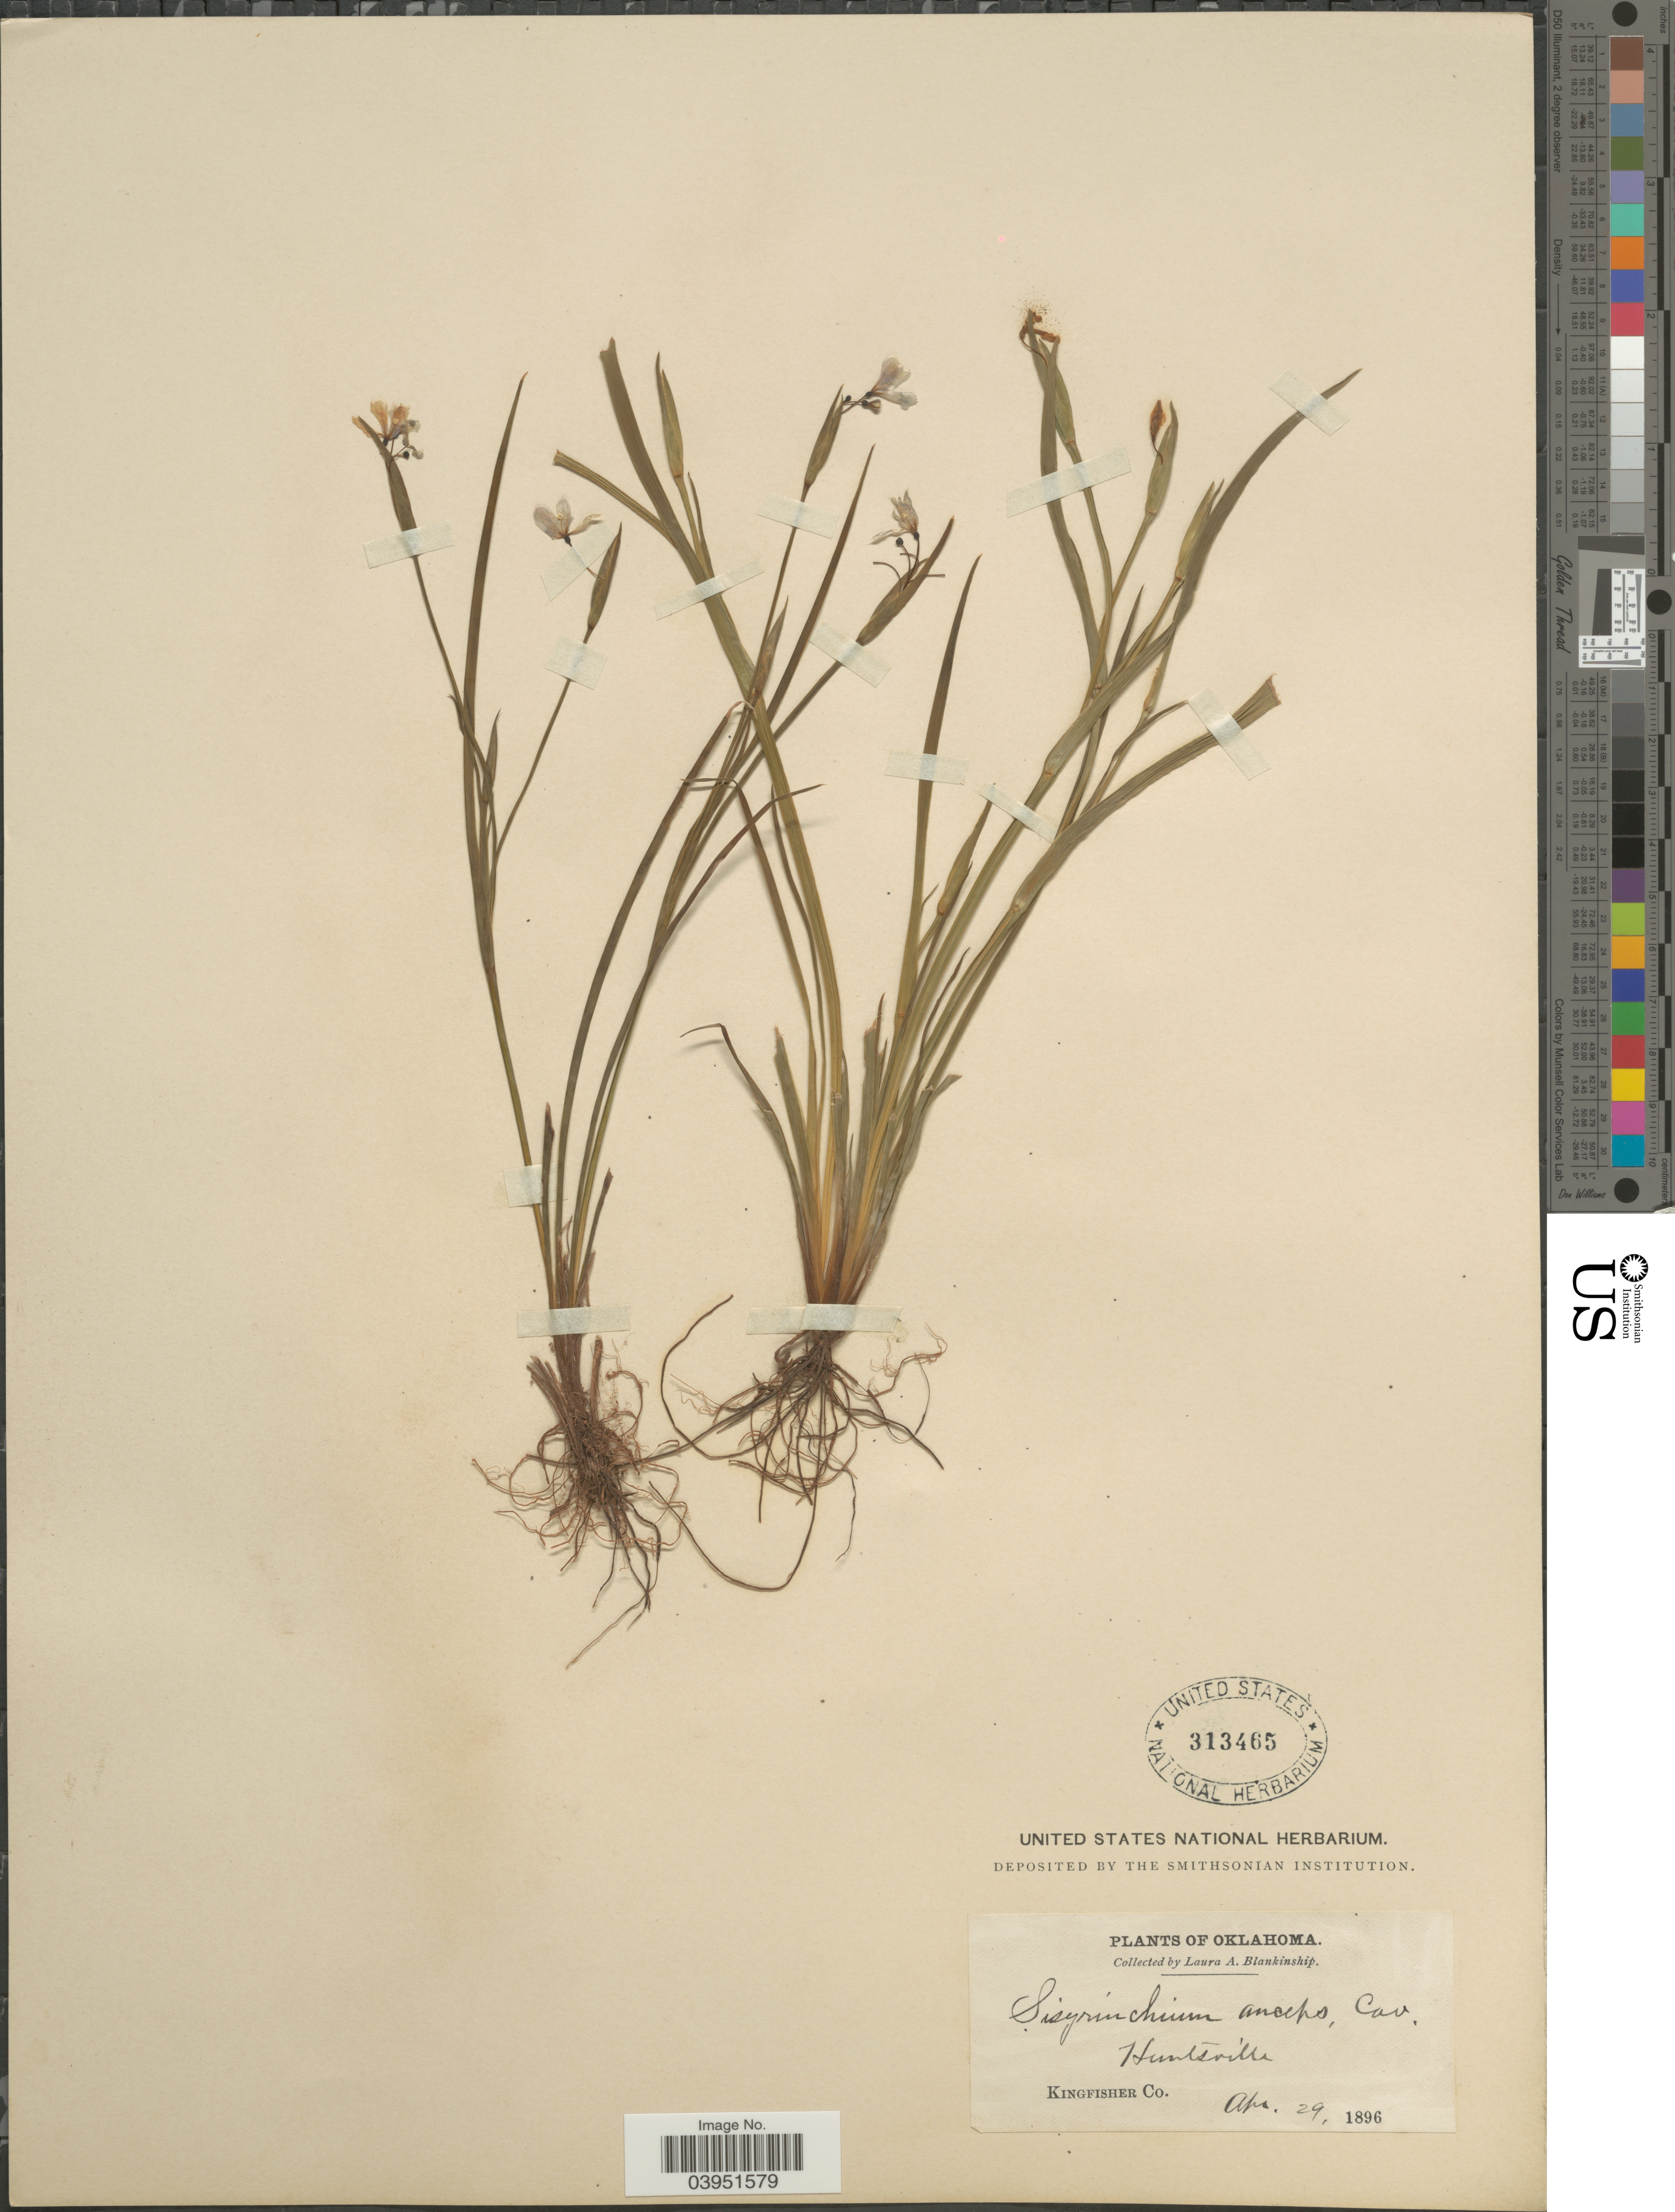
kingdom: Plantae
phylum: Tracheophyta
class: Liliopsida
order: Asparagales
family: Iridaceae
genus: Sisyrinchium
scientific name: Sisyrinchium pruinosum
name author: E.P. Bicknell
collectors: L. A. Blankinship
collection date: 1896-10-29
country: United States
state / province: Oklahoma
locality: Huntsville. Kingfisher Co.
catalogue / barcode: US 313465